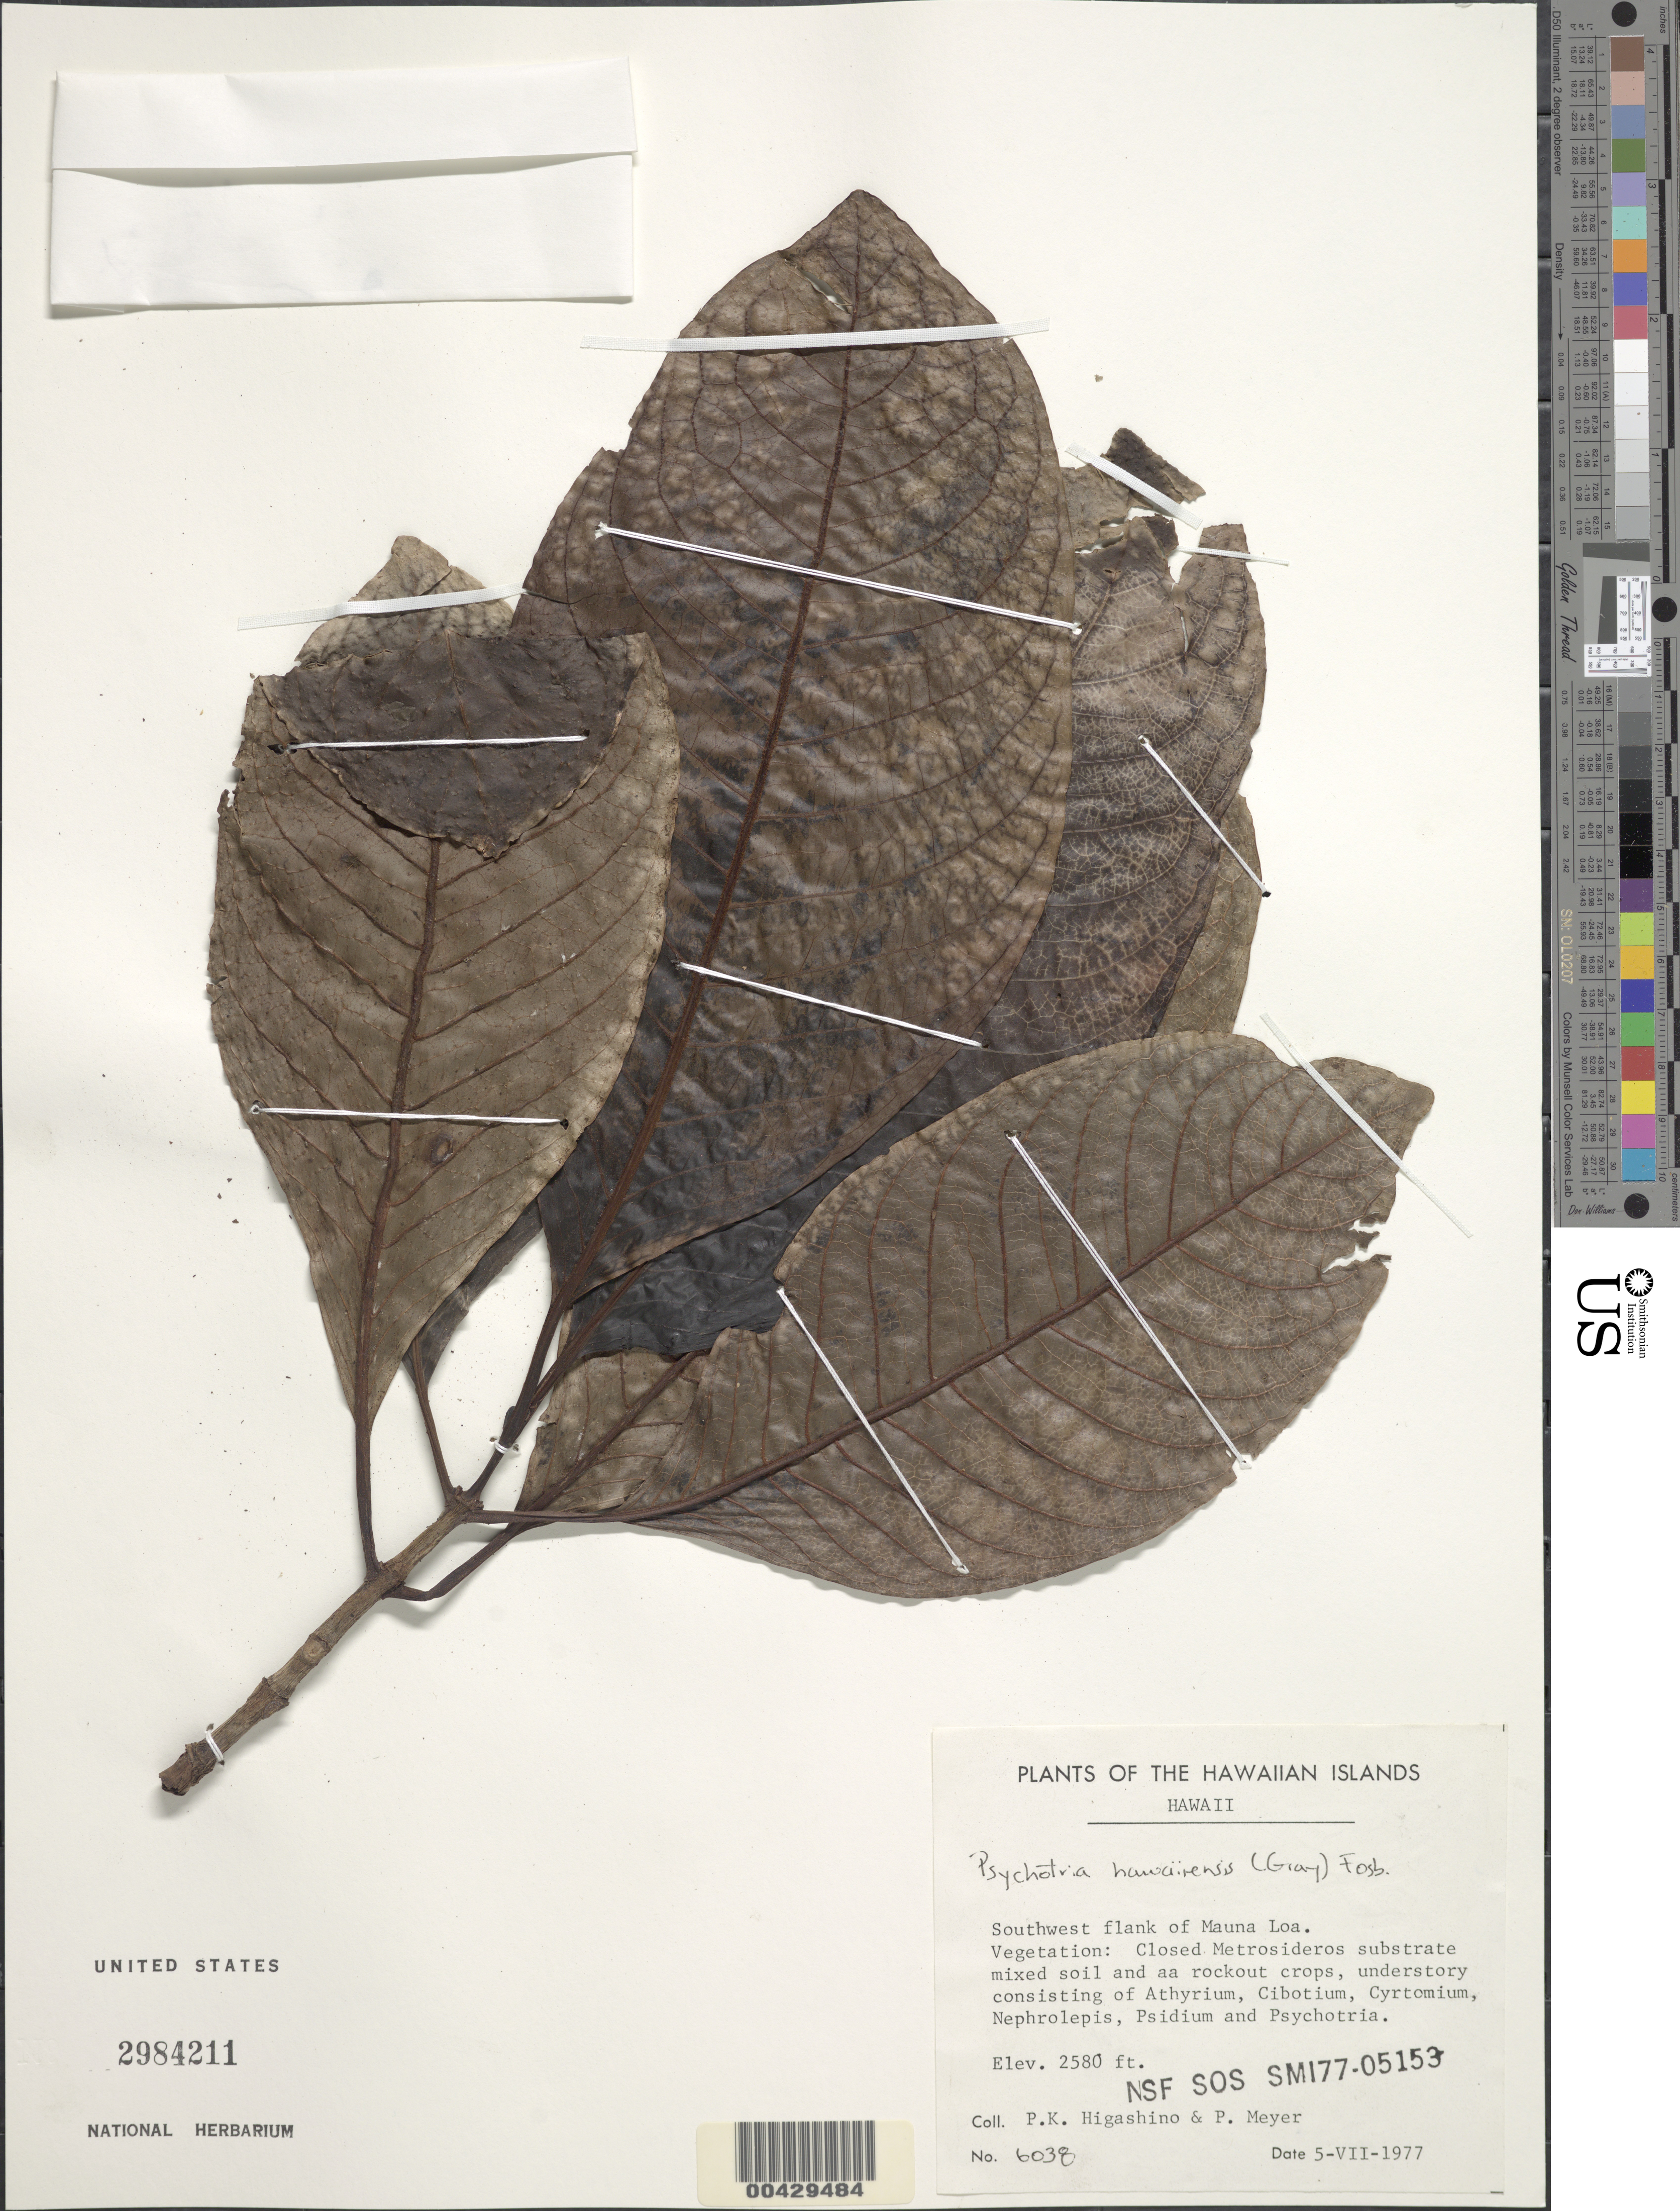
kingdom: Plantae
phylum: Tracheophyta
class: Magnoliopsida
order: Gentianales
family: Rubiaceae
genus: Psychotria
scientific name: Psychotria hawaiiensis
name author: (A. Gray) Fosberg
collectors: P. Higashino & P. Meyer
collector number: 6038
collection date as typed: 5 Jul 1977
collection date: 1977-07-05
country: United States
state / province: Hawaii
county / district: Hawaii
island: Hawaii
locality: Southwest flank of Mauna Loa.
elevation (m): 786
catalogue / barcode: US 2984211